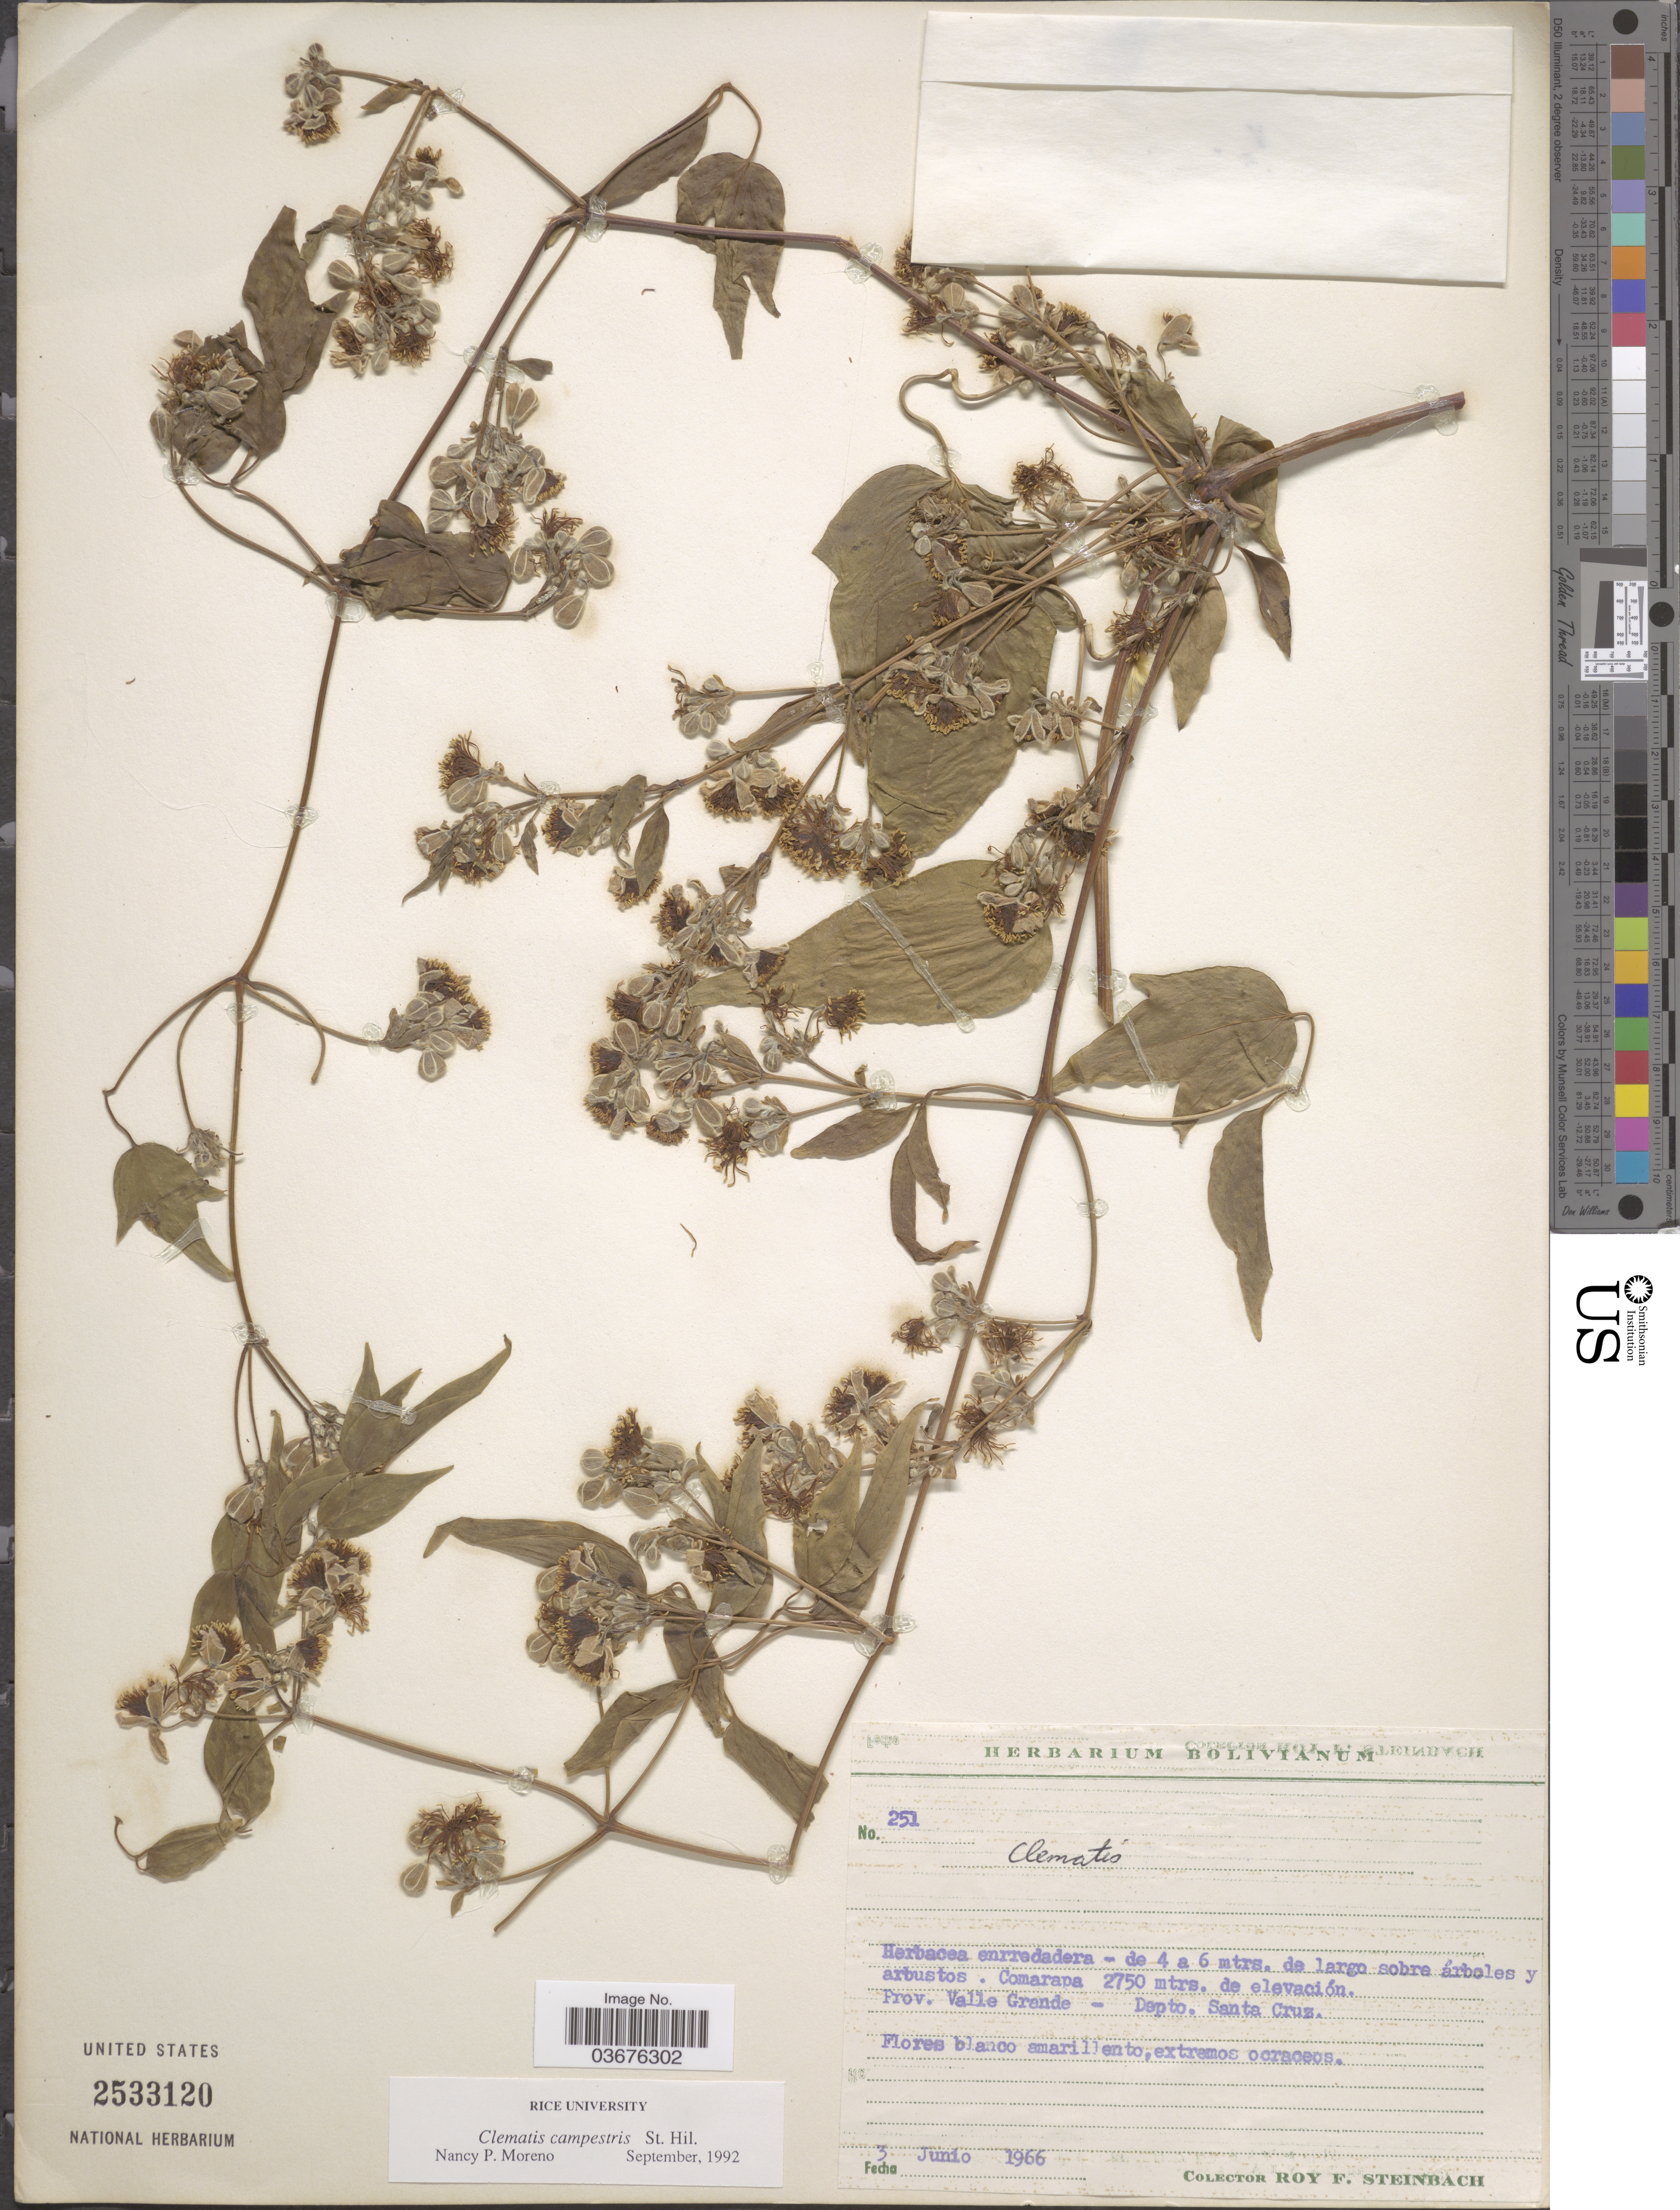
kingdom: Plantae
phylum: Tracheophyta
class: Magnoliopsida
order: Ranunculales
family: Ranunculaceae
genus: Clematis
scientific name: Clematis campestris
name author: A. St.-Hil.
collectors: R. F. Steinbach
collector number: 251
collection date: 1966-06-03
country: Bolivia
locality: Comarapa, Prov. Valle Grande - Depto. Santa Cruz.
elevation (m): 2750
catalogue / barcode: US 2533120